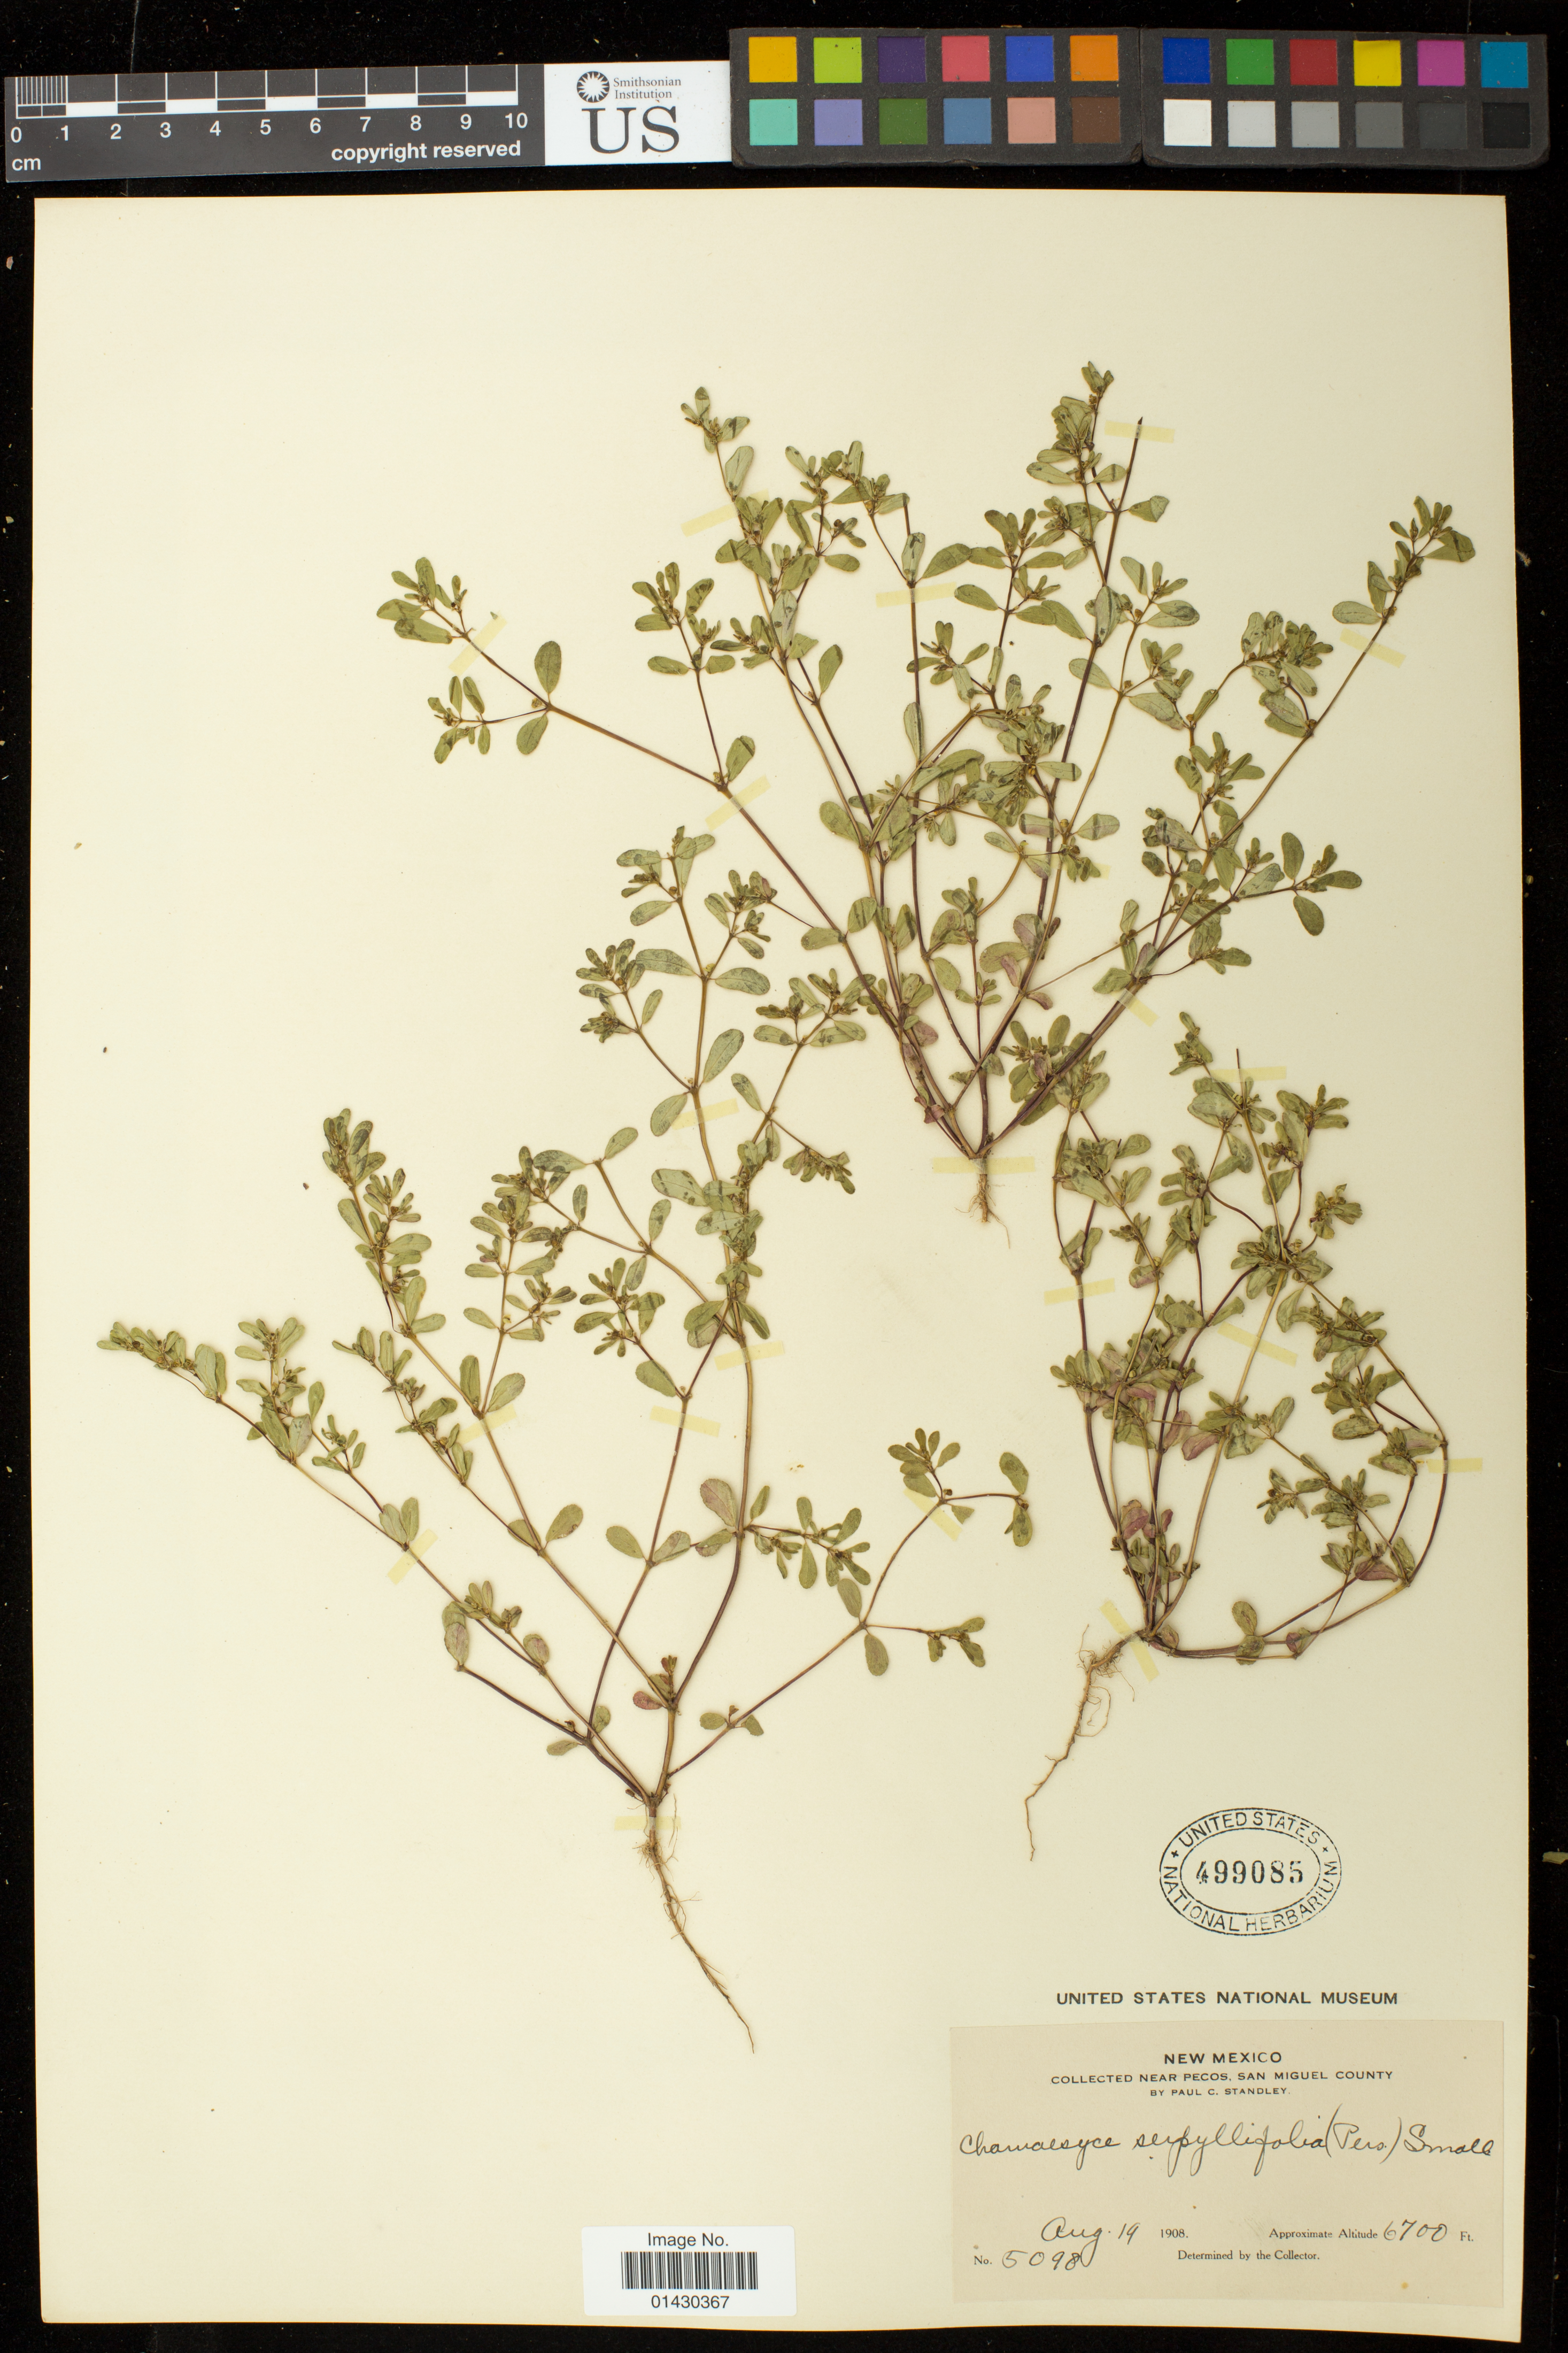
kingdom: Plantae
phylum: Tracheophyta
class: Magnoliopsida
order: Malpighiales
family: Euphorbiaceae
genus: Euphorbia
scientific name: Euphorbia serpillifolia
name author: Pers.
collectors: P. C. Standley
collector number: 5098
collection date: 1908-08-19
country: United States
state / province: New Mexico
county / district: San Miguel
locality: Near Pecos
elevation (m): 2042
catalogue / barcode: US 499085